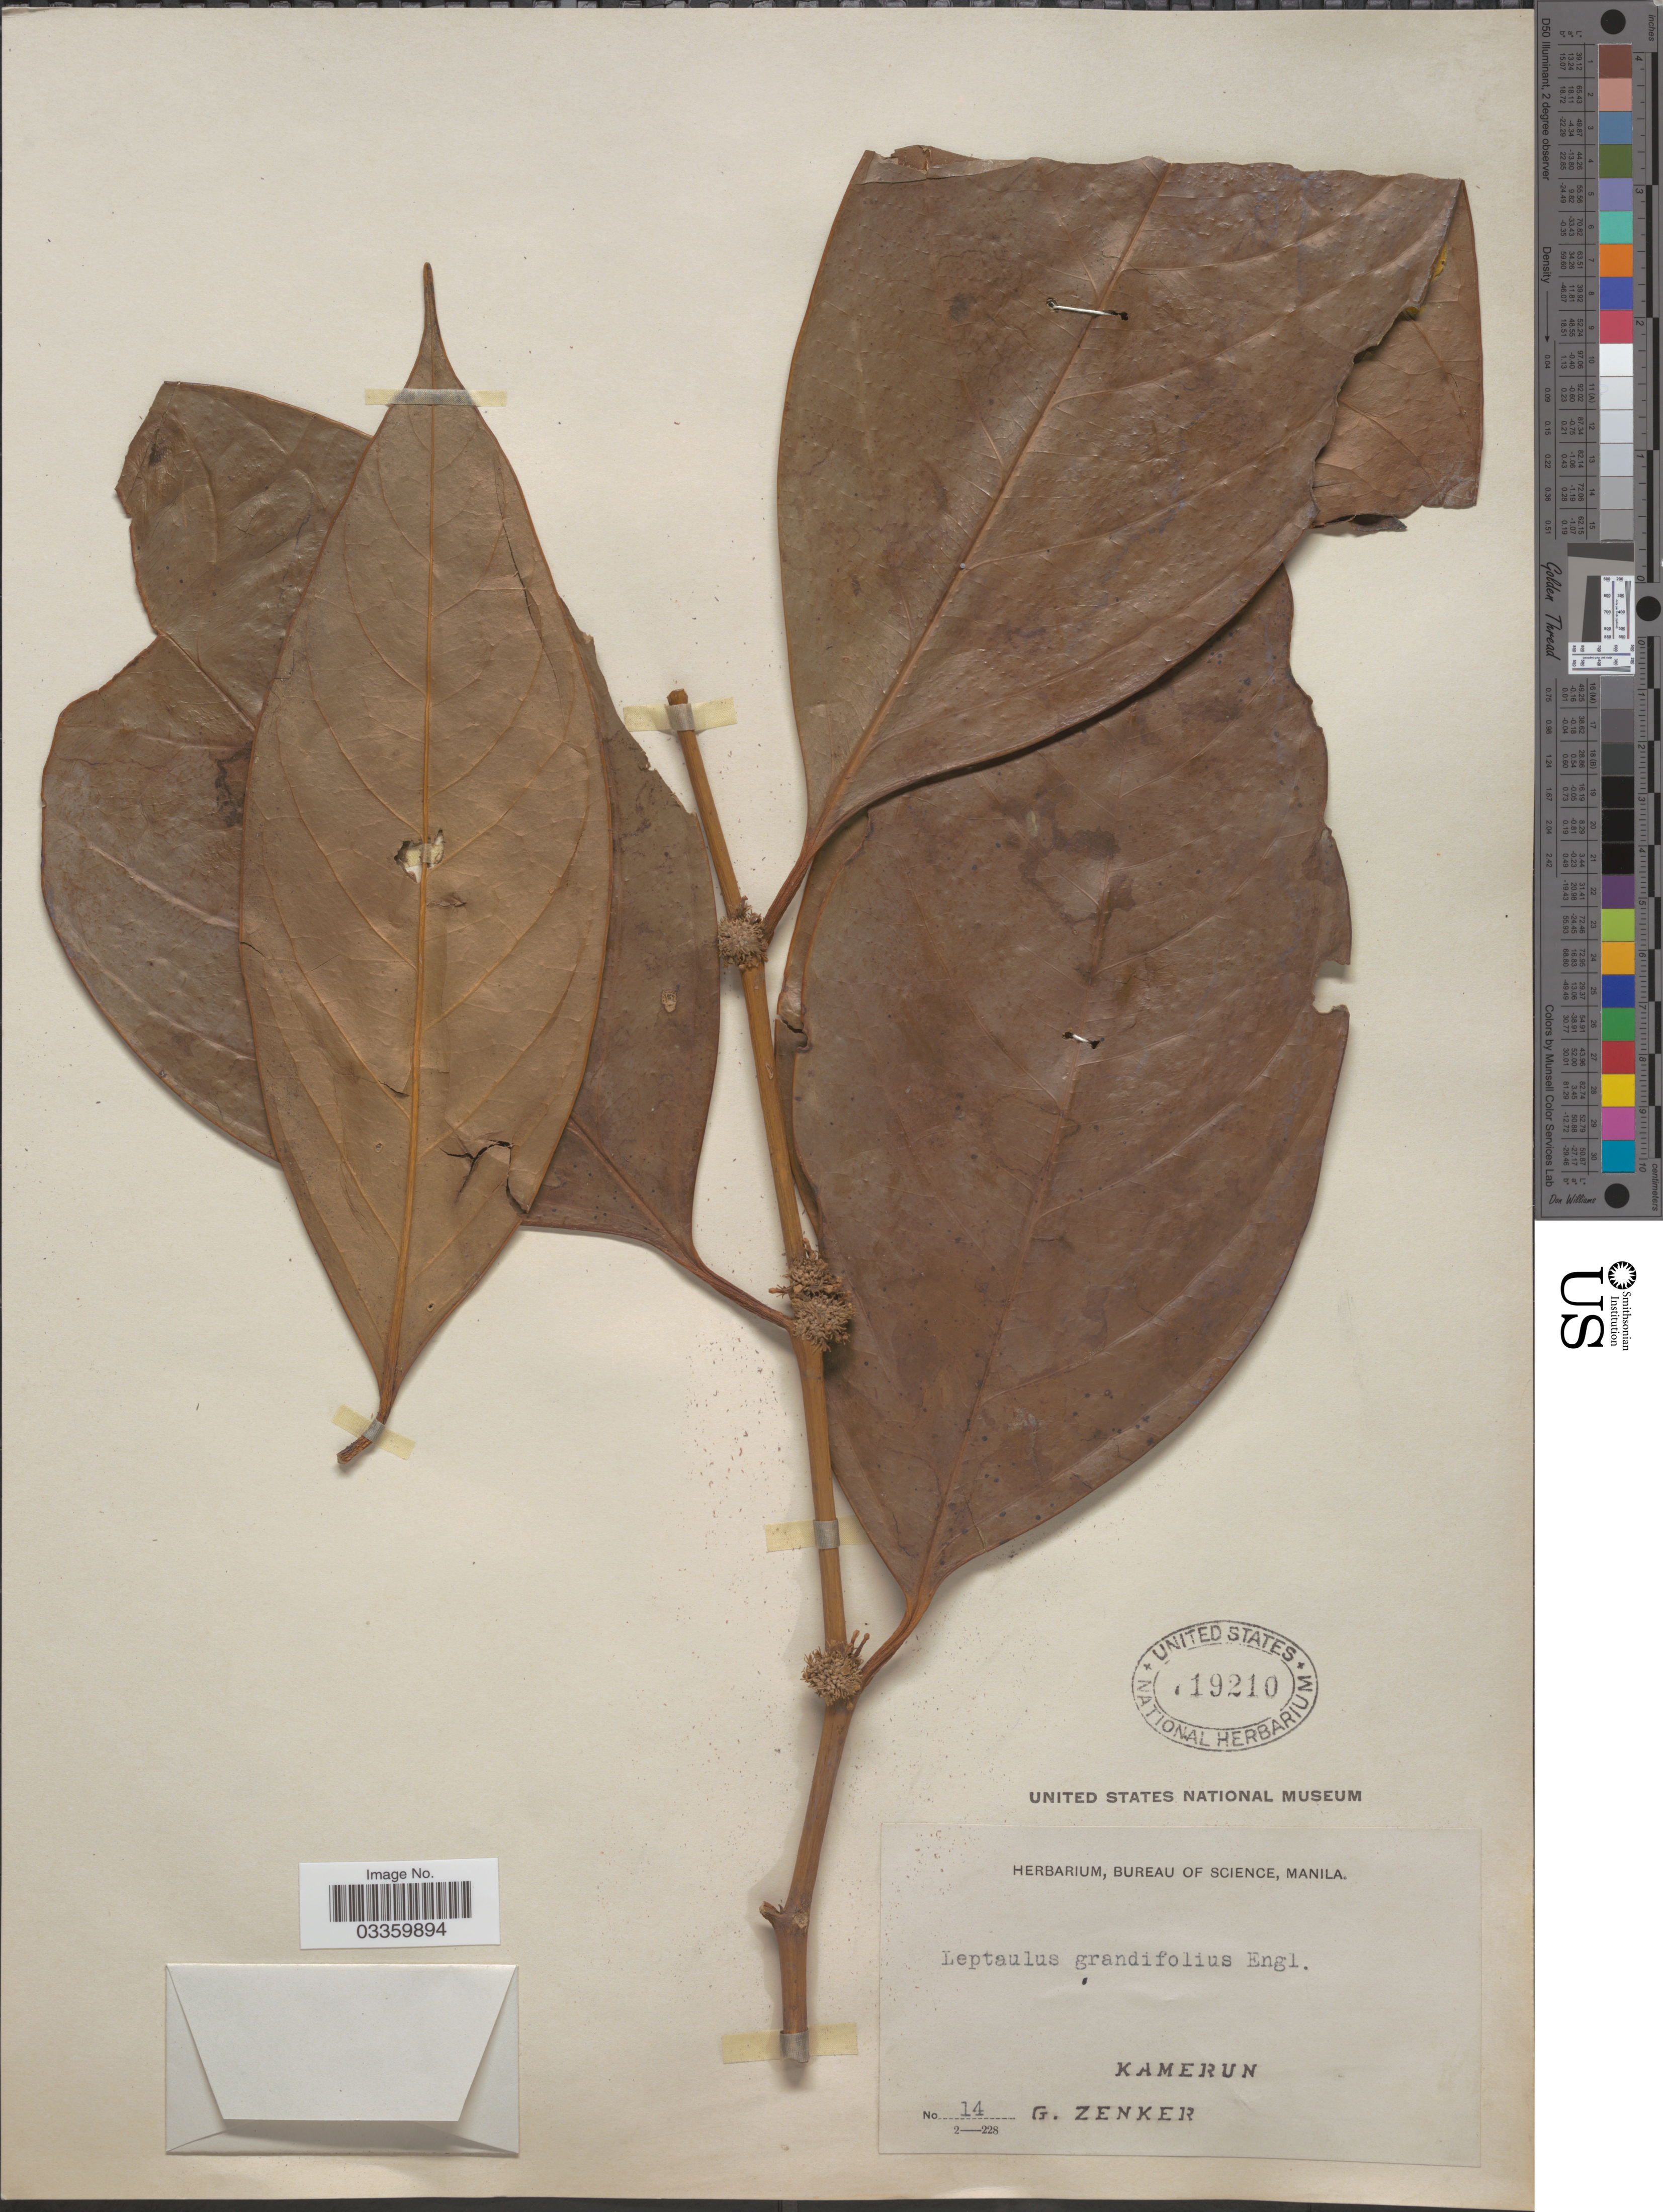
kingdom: Plantae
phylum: Tracheophyta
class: Magnoliopsida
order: Cardiopteridales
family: Cardiopteridaceae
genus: Leptaulus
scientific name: Leptaulus grandifolius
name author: Engl.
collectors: G. A. Zenker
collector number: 14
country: Cameroon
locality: Kamerun.